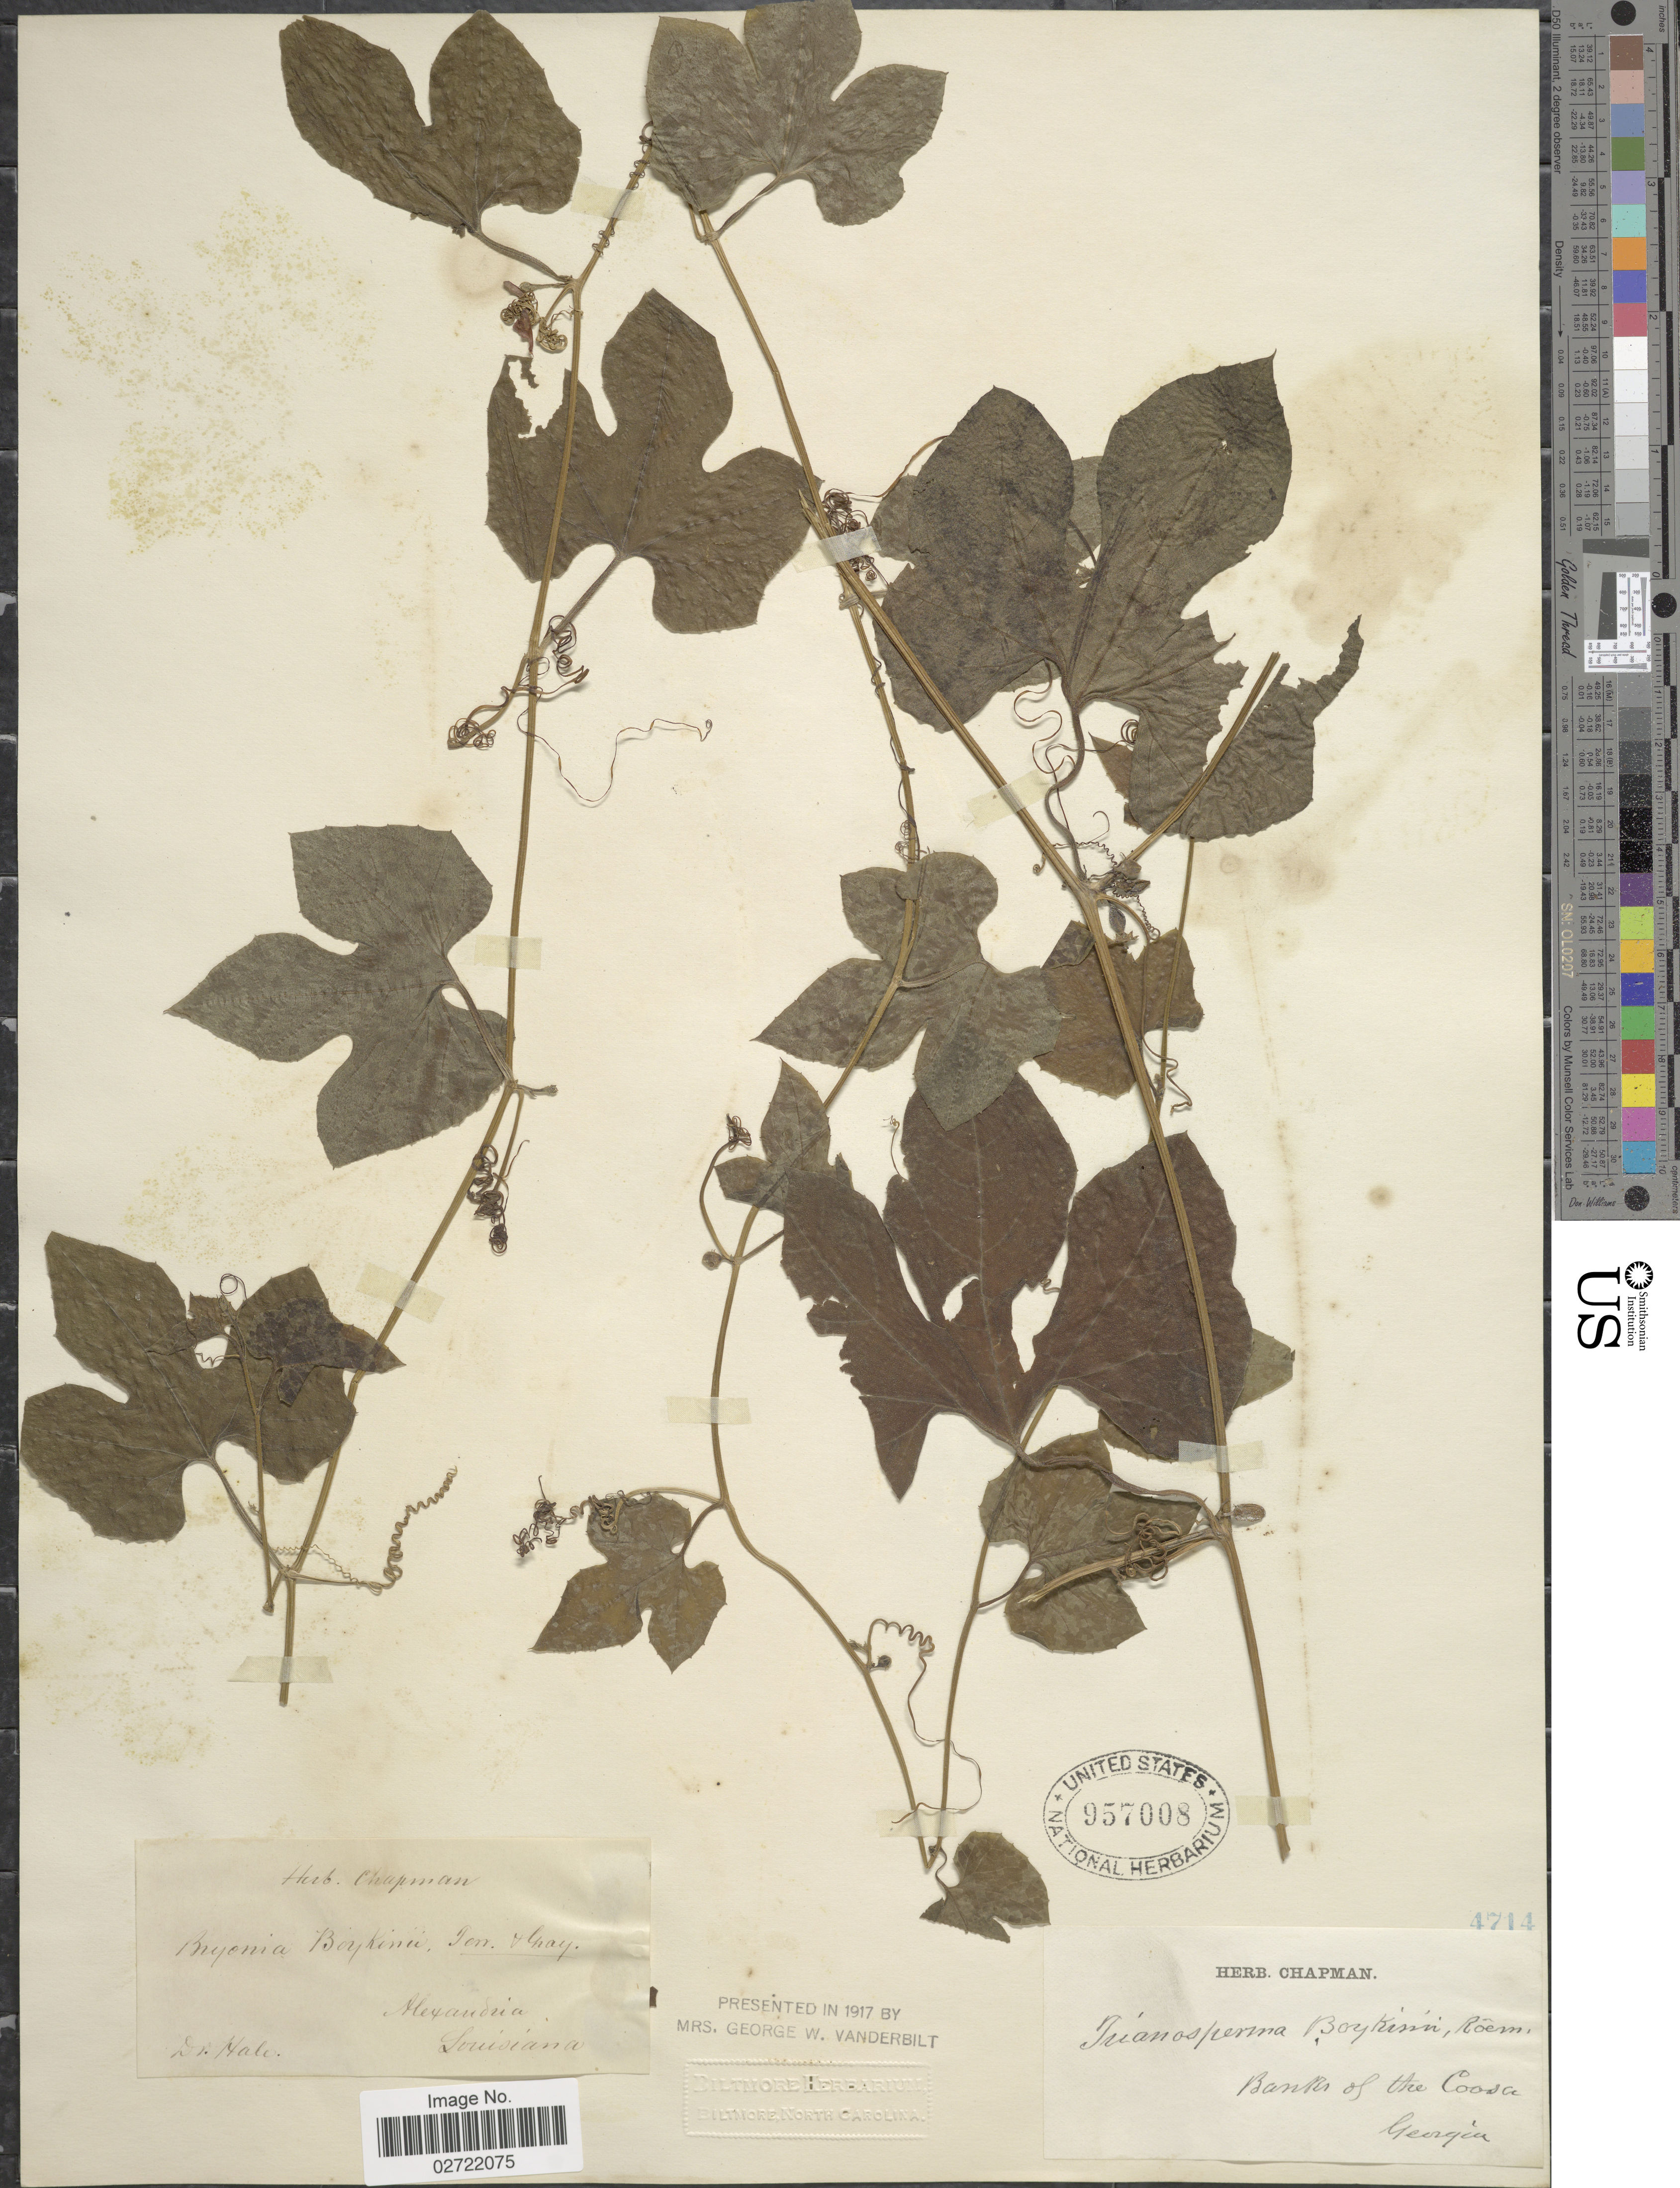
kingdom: Plantae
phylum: Tracheophyta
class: Magnoliopsida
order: Cucurbitales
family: Cucurbitaceae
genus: Cayaponia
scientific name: Cayaponia quinqueloba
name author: (Raf.) Shinners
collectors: -- Hale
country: United States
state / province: Louisiana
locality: Alexandria, Banks of the Coosa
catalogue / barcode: US 957008